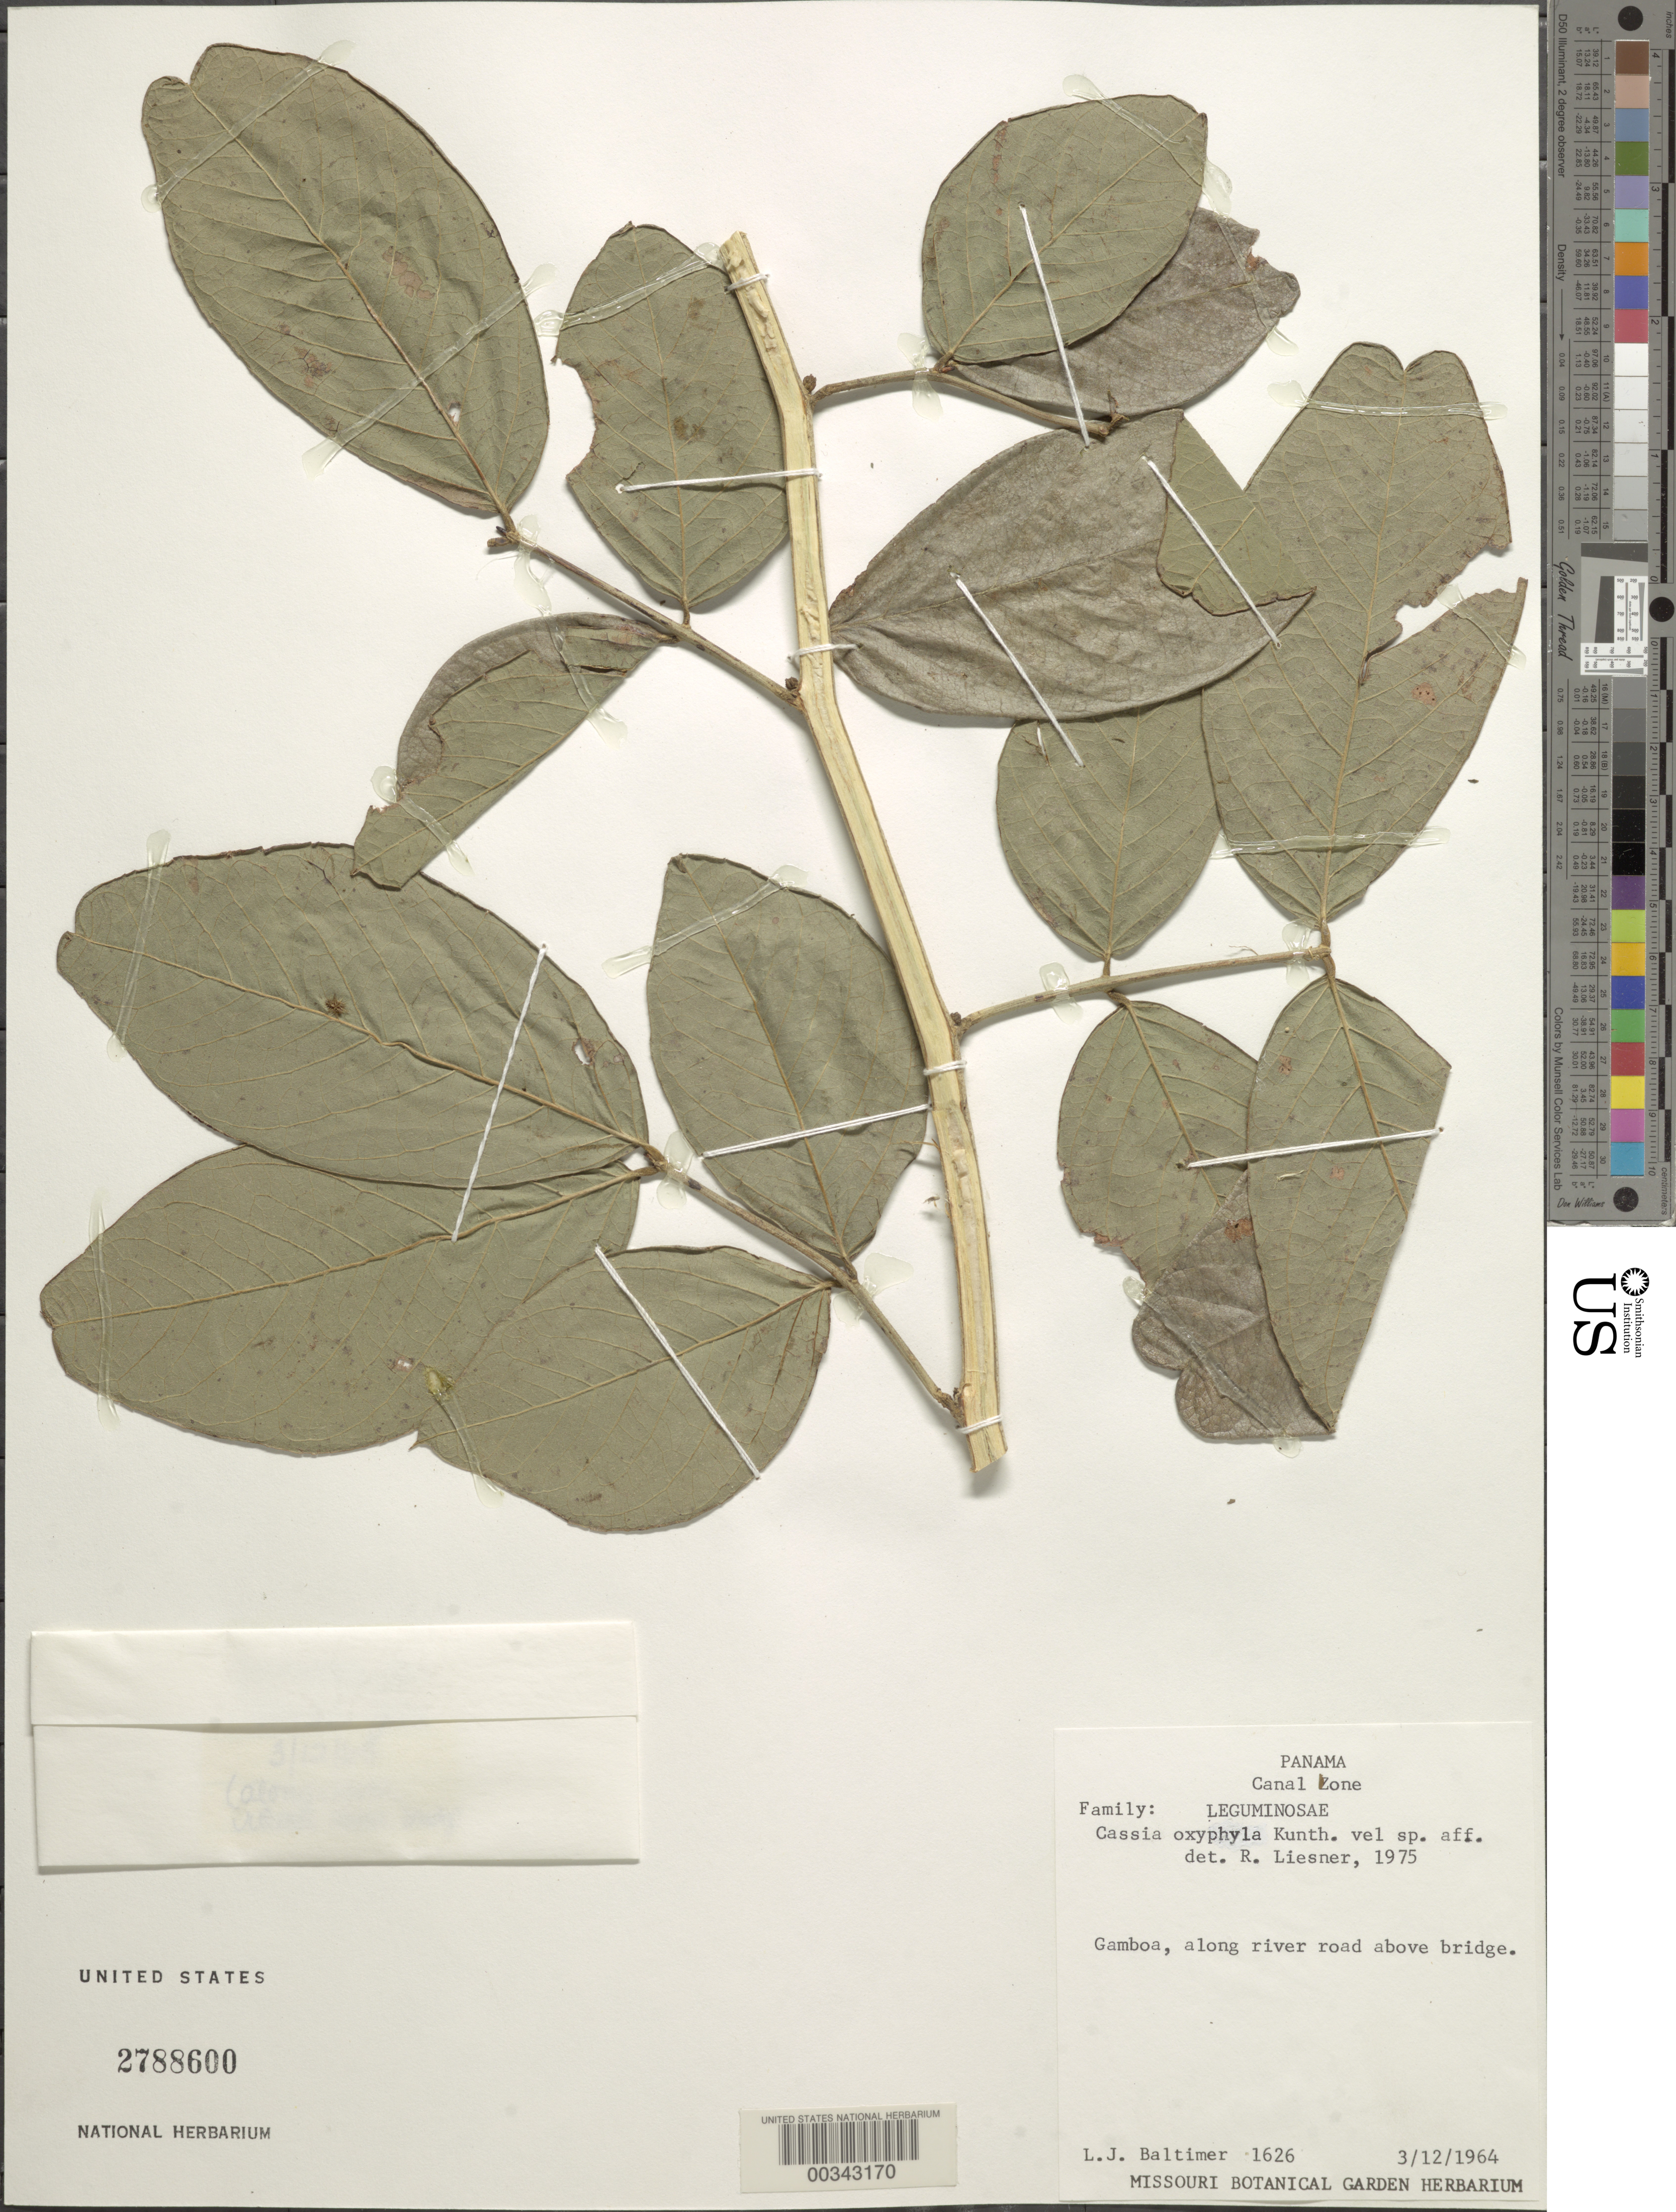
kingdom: Plantae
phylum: Tracheophyta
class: Magnoliopsida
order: Fabales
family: Fabaceae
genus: Senna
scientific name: Senna oxyphylla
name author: (Kunth) H.S. Irwin & Barneby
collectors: L. Baltimer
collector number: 1626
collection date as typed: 03 Dec 1964 or 12 Mar 1964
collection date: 1964-03-12 or 1964-12-03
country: Panama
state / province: Colón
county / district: Canal Zone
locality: Gamboa, along River road above bridge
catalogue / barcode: US 2788600